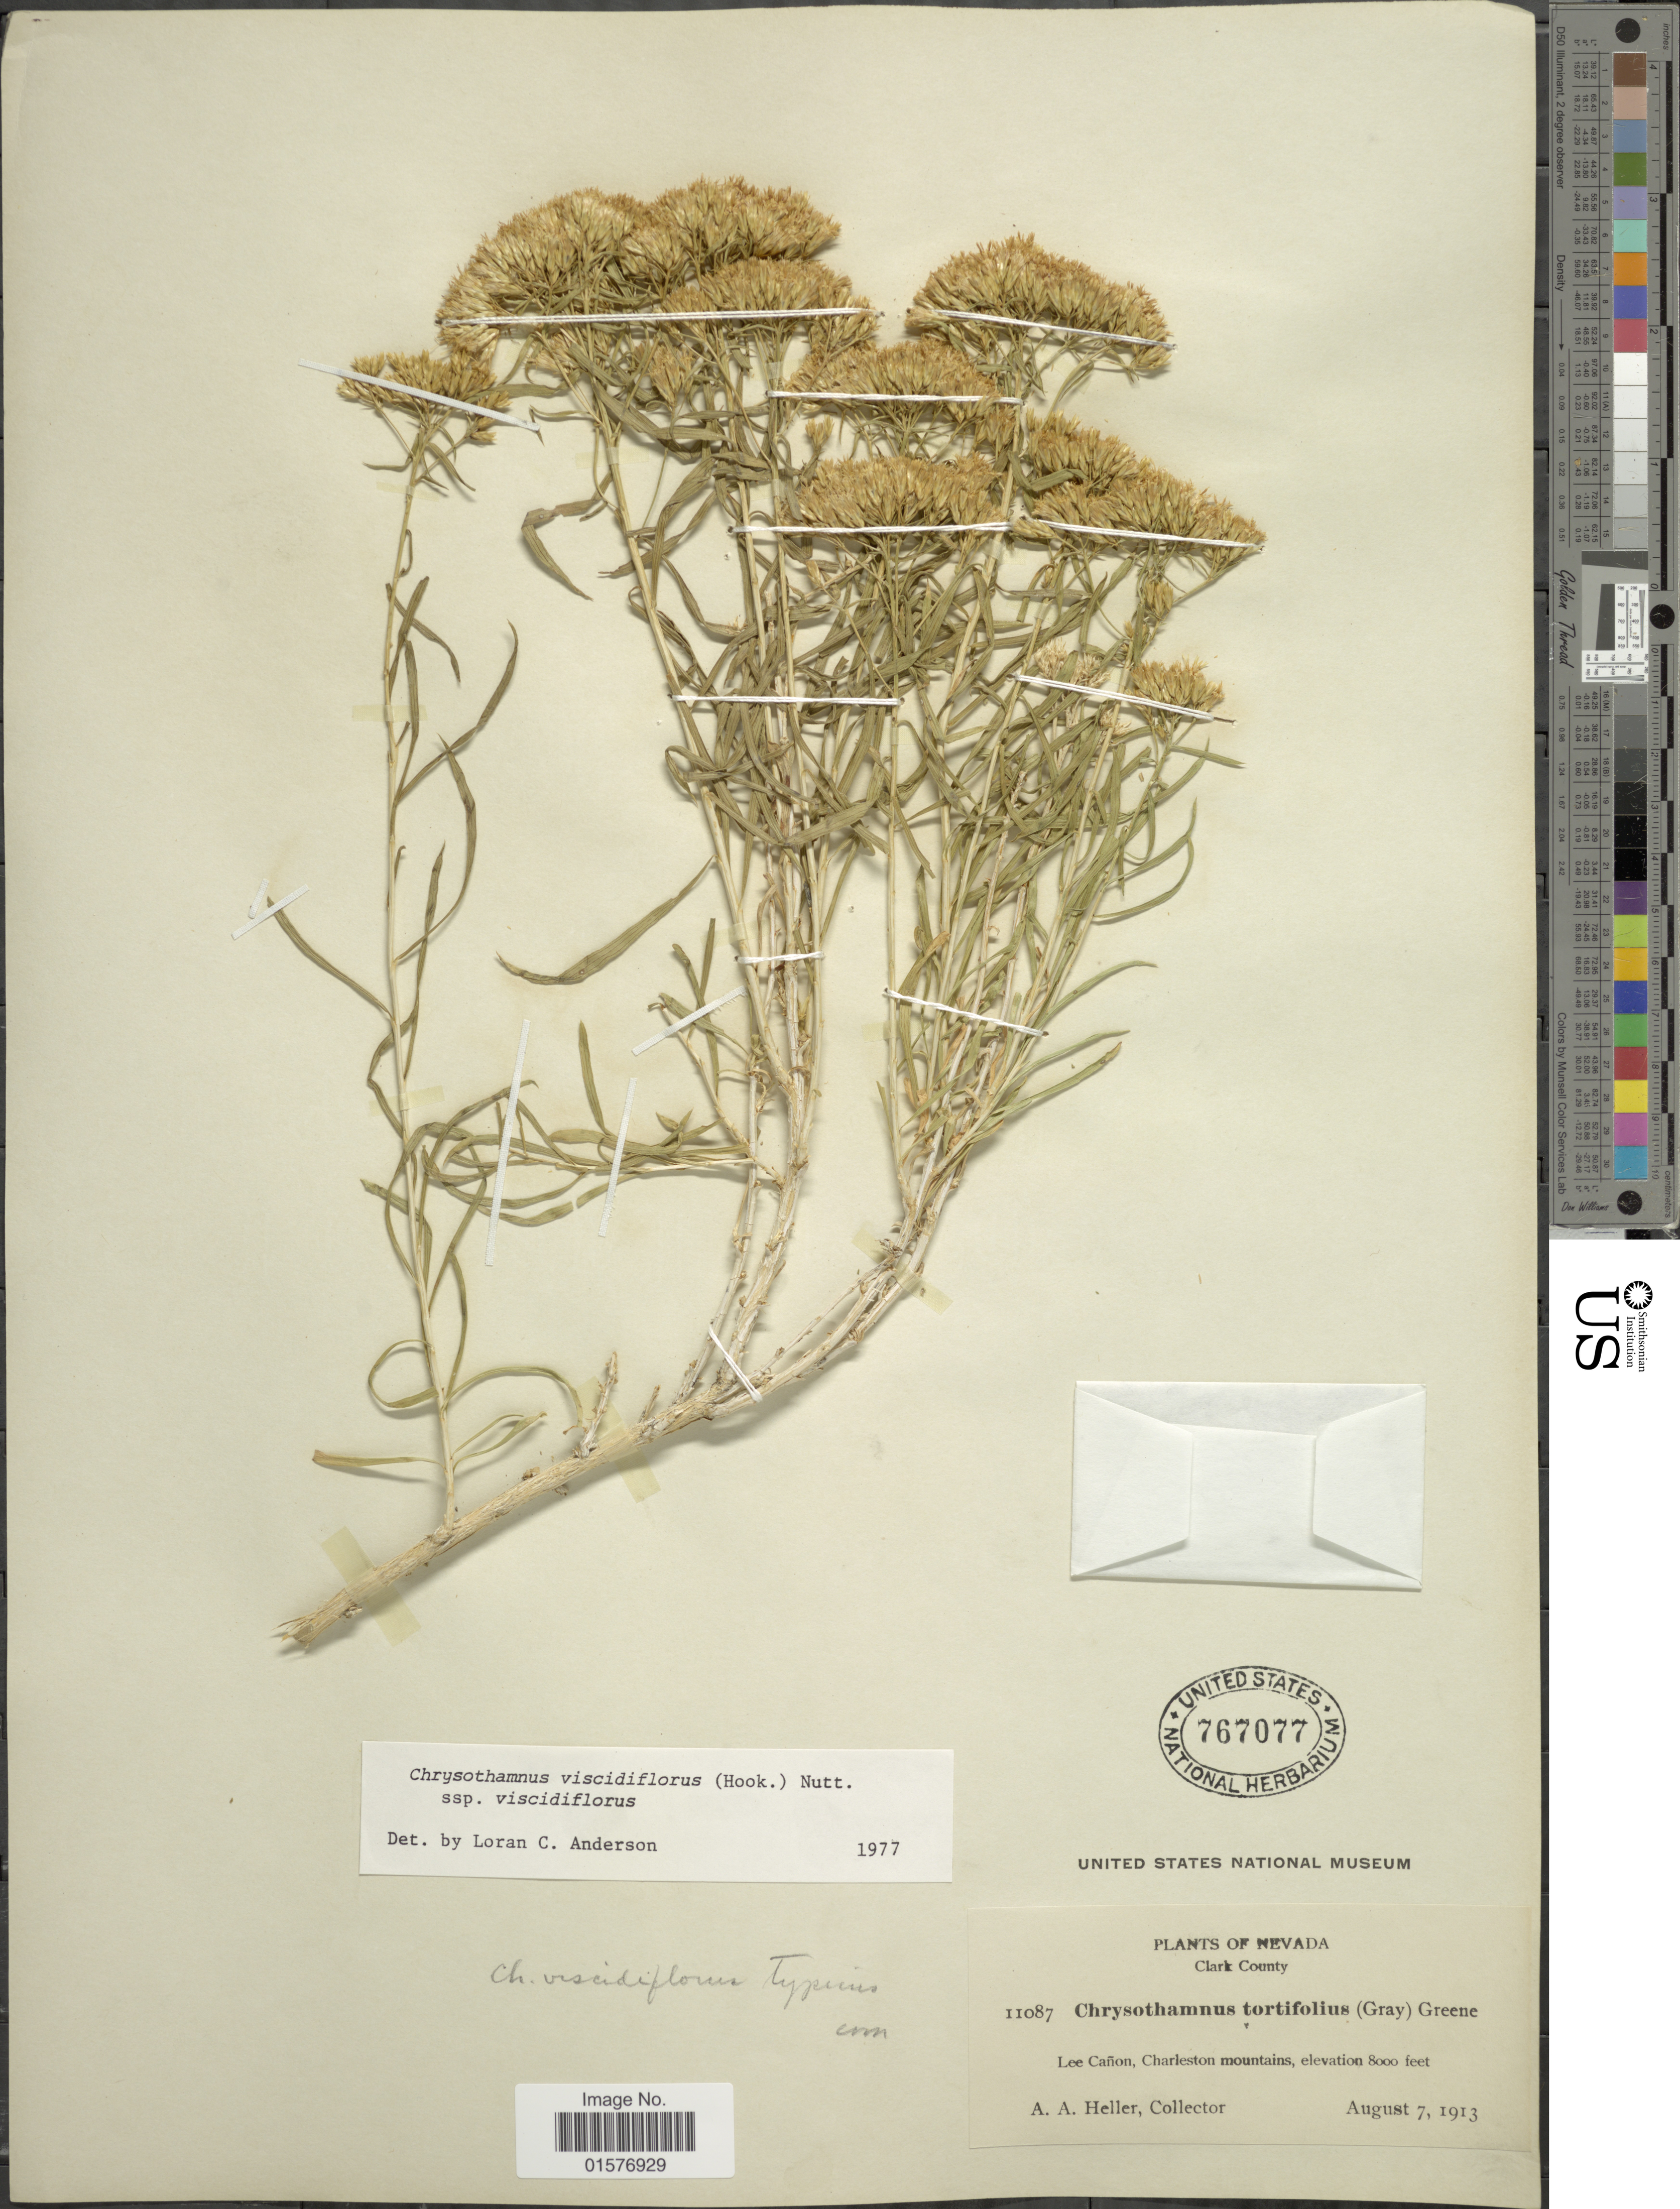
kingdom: Plantae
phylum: Tracheophyta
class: Magnoliopsida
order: Asterales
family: Asteraceae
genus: Chrysothamnus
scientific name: Chrysothamnus viscidiflorus subsp. viscidiflorus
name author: (Hook.) Nutt.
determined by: Urbatsch, Lowell E., Curator (LSU), Louisiana State University (UNITED STATES)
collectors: A. A. Heller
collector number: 11087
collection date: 1913-08-07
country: United States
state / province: Nevada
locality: Clark County, Lee Canon, Charleston mountains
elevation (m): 2438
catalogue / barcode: US 767077